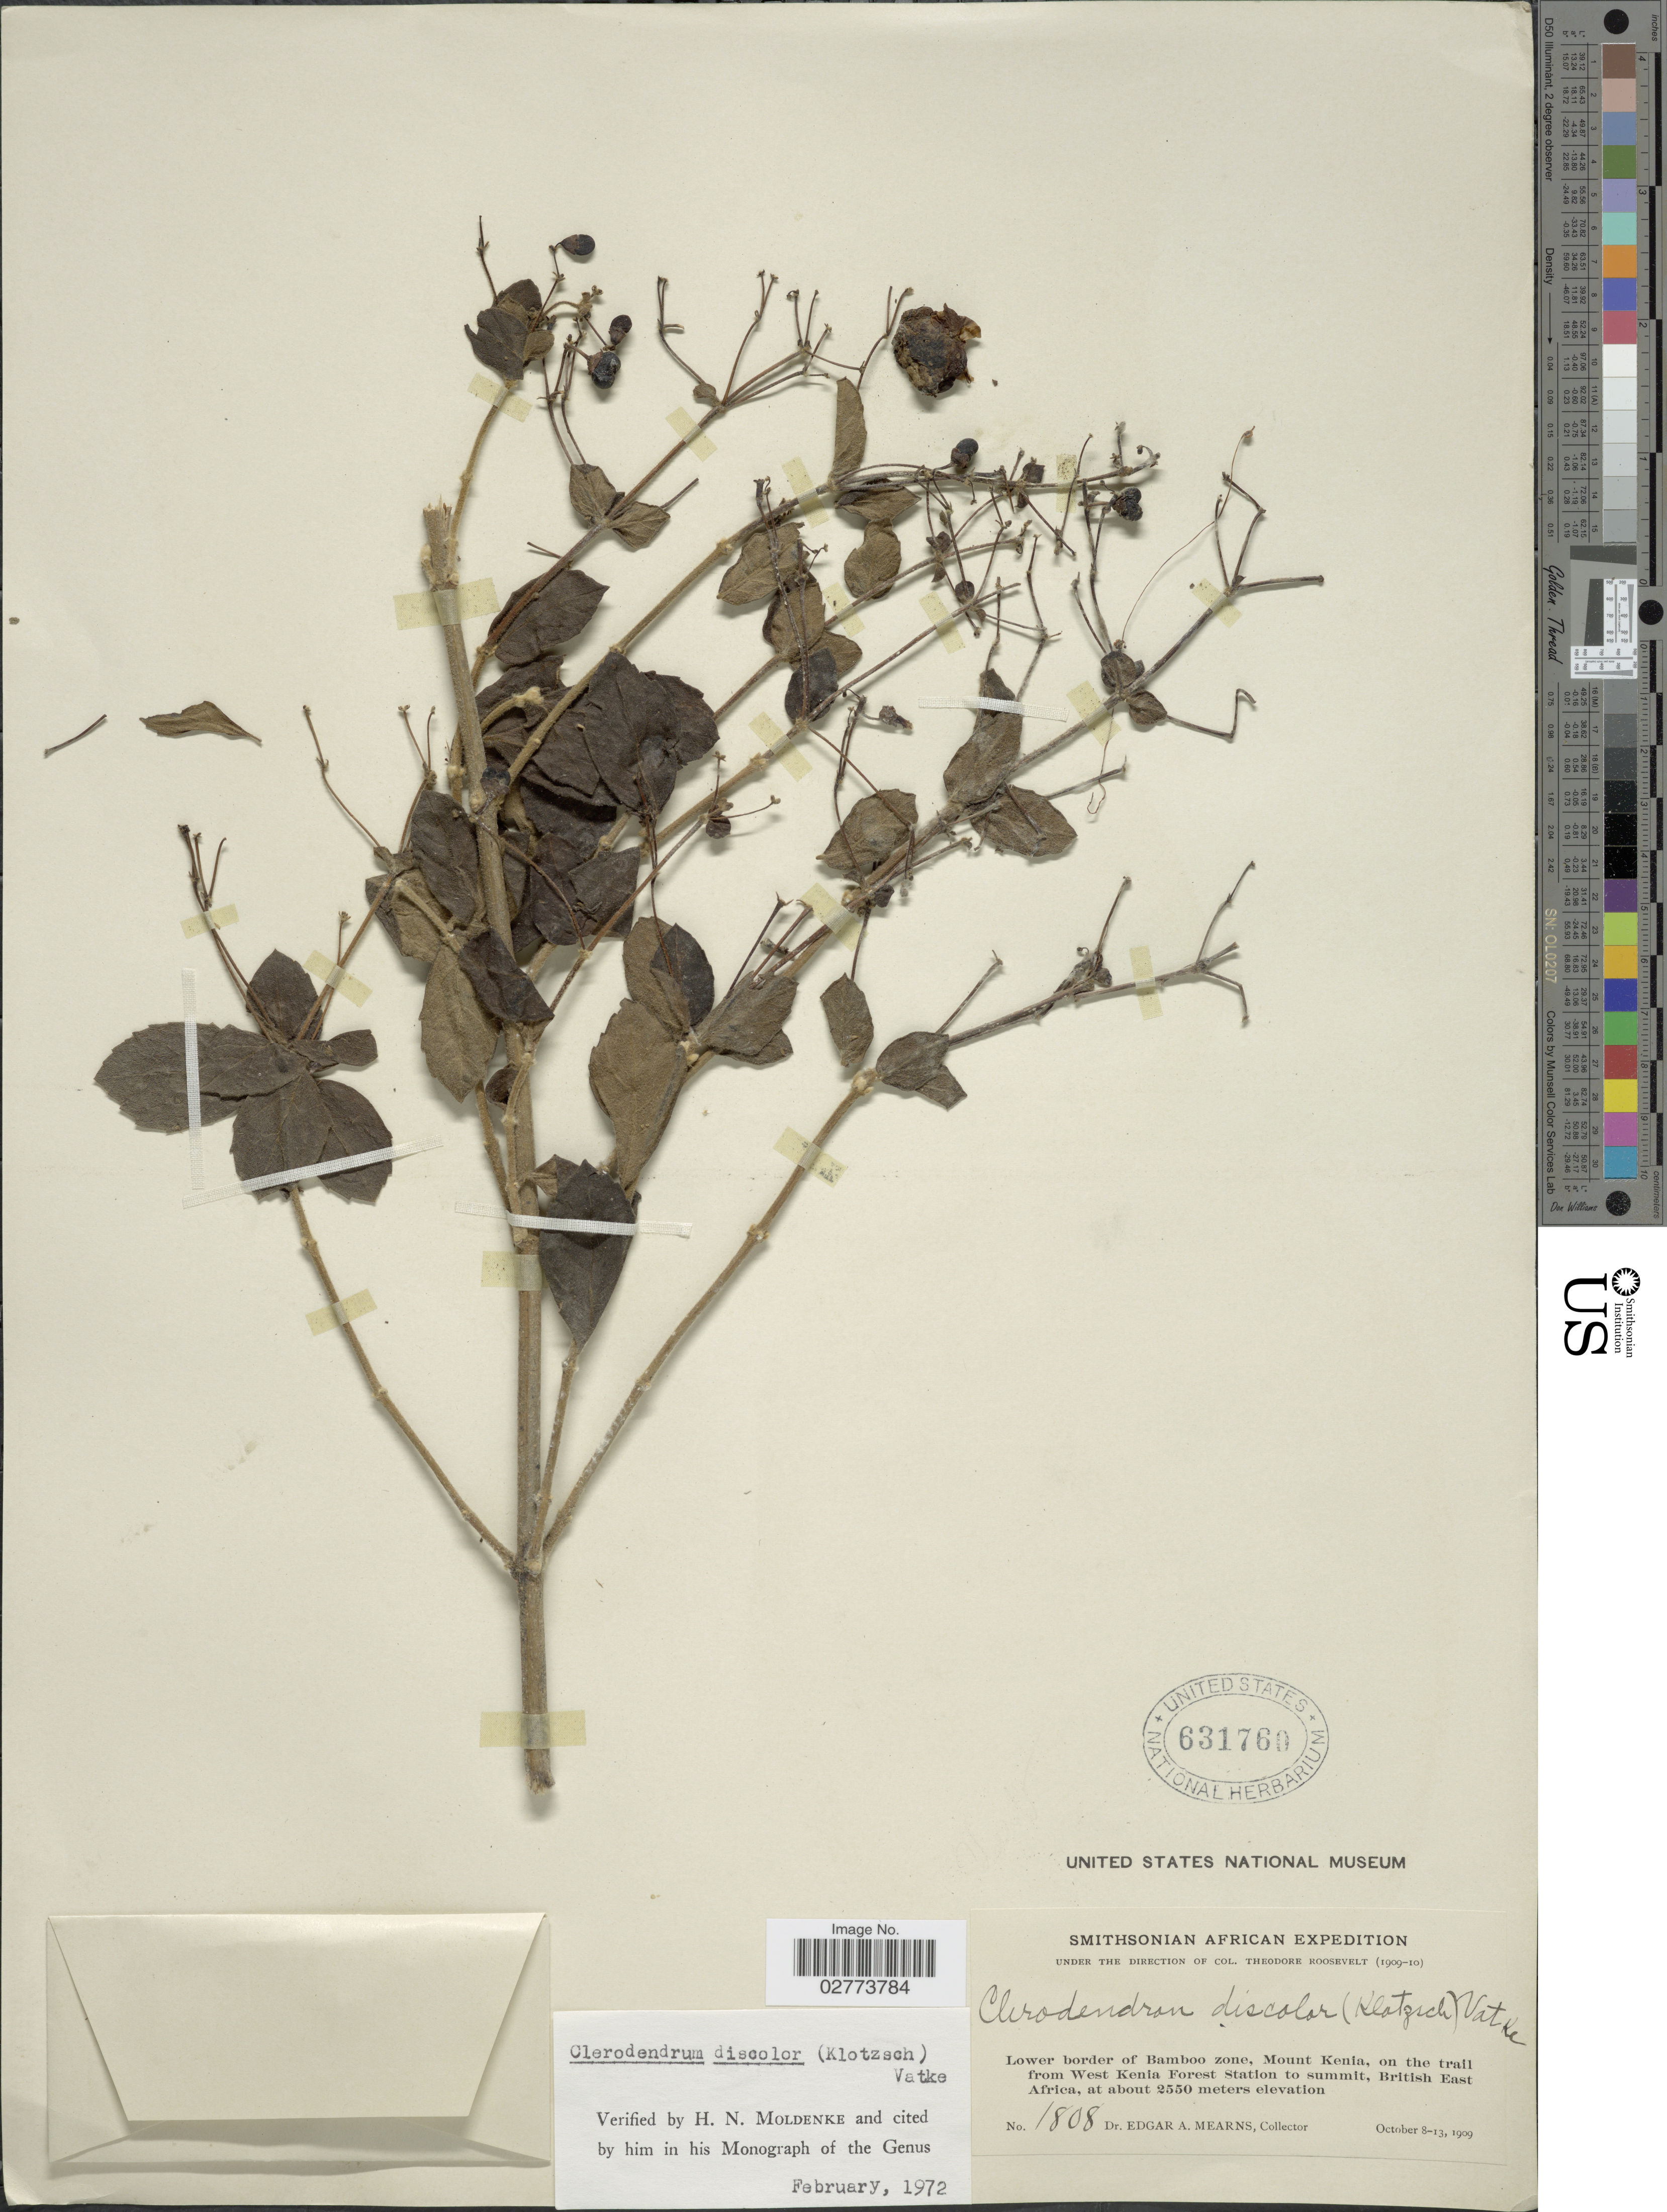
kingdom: Plantae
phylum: Tracheophyta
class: Magnoliopsida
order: Lamiales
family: Lamiaceae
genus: Clerodendrum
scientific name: Clerodendrum discolor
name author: (Klotzsch) Vatke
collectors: E. A. Mearns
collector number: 1808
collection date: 1909-10-08/1909-10-13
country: Kenya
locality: Lower border of Bamboo zone, Mount Kenia, on the trail from West Kenia Forest Station to summit, British East Africa.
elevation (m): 2550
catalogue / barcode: US 631760